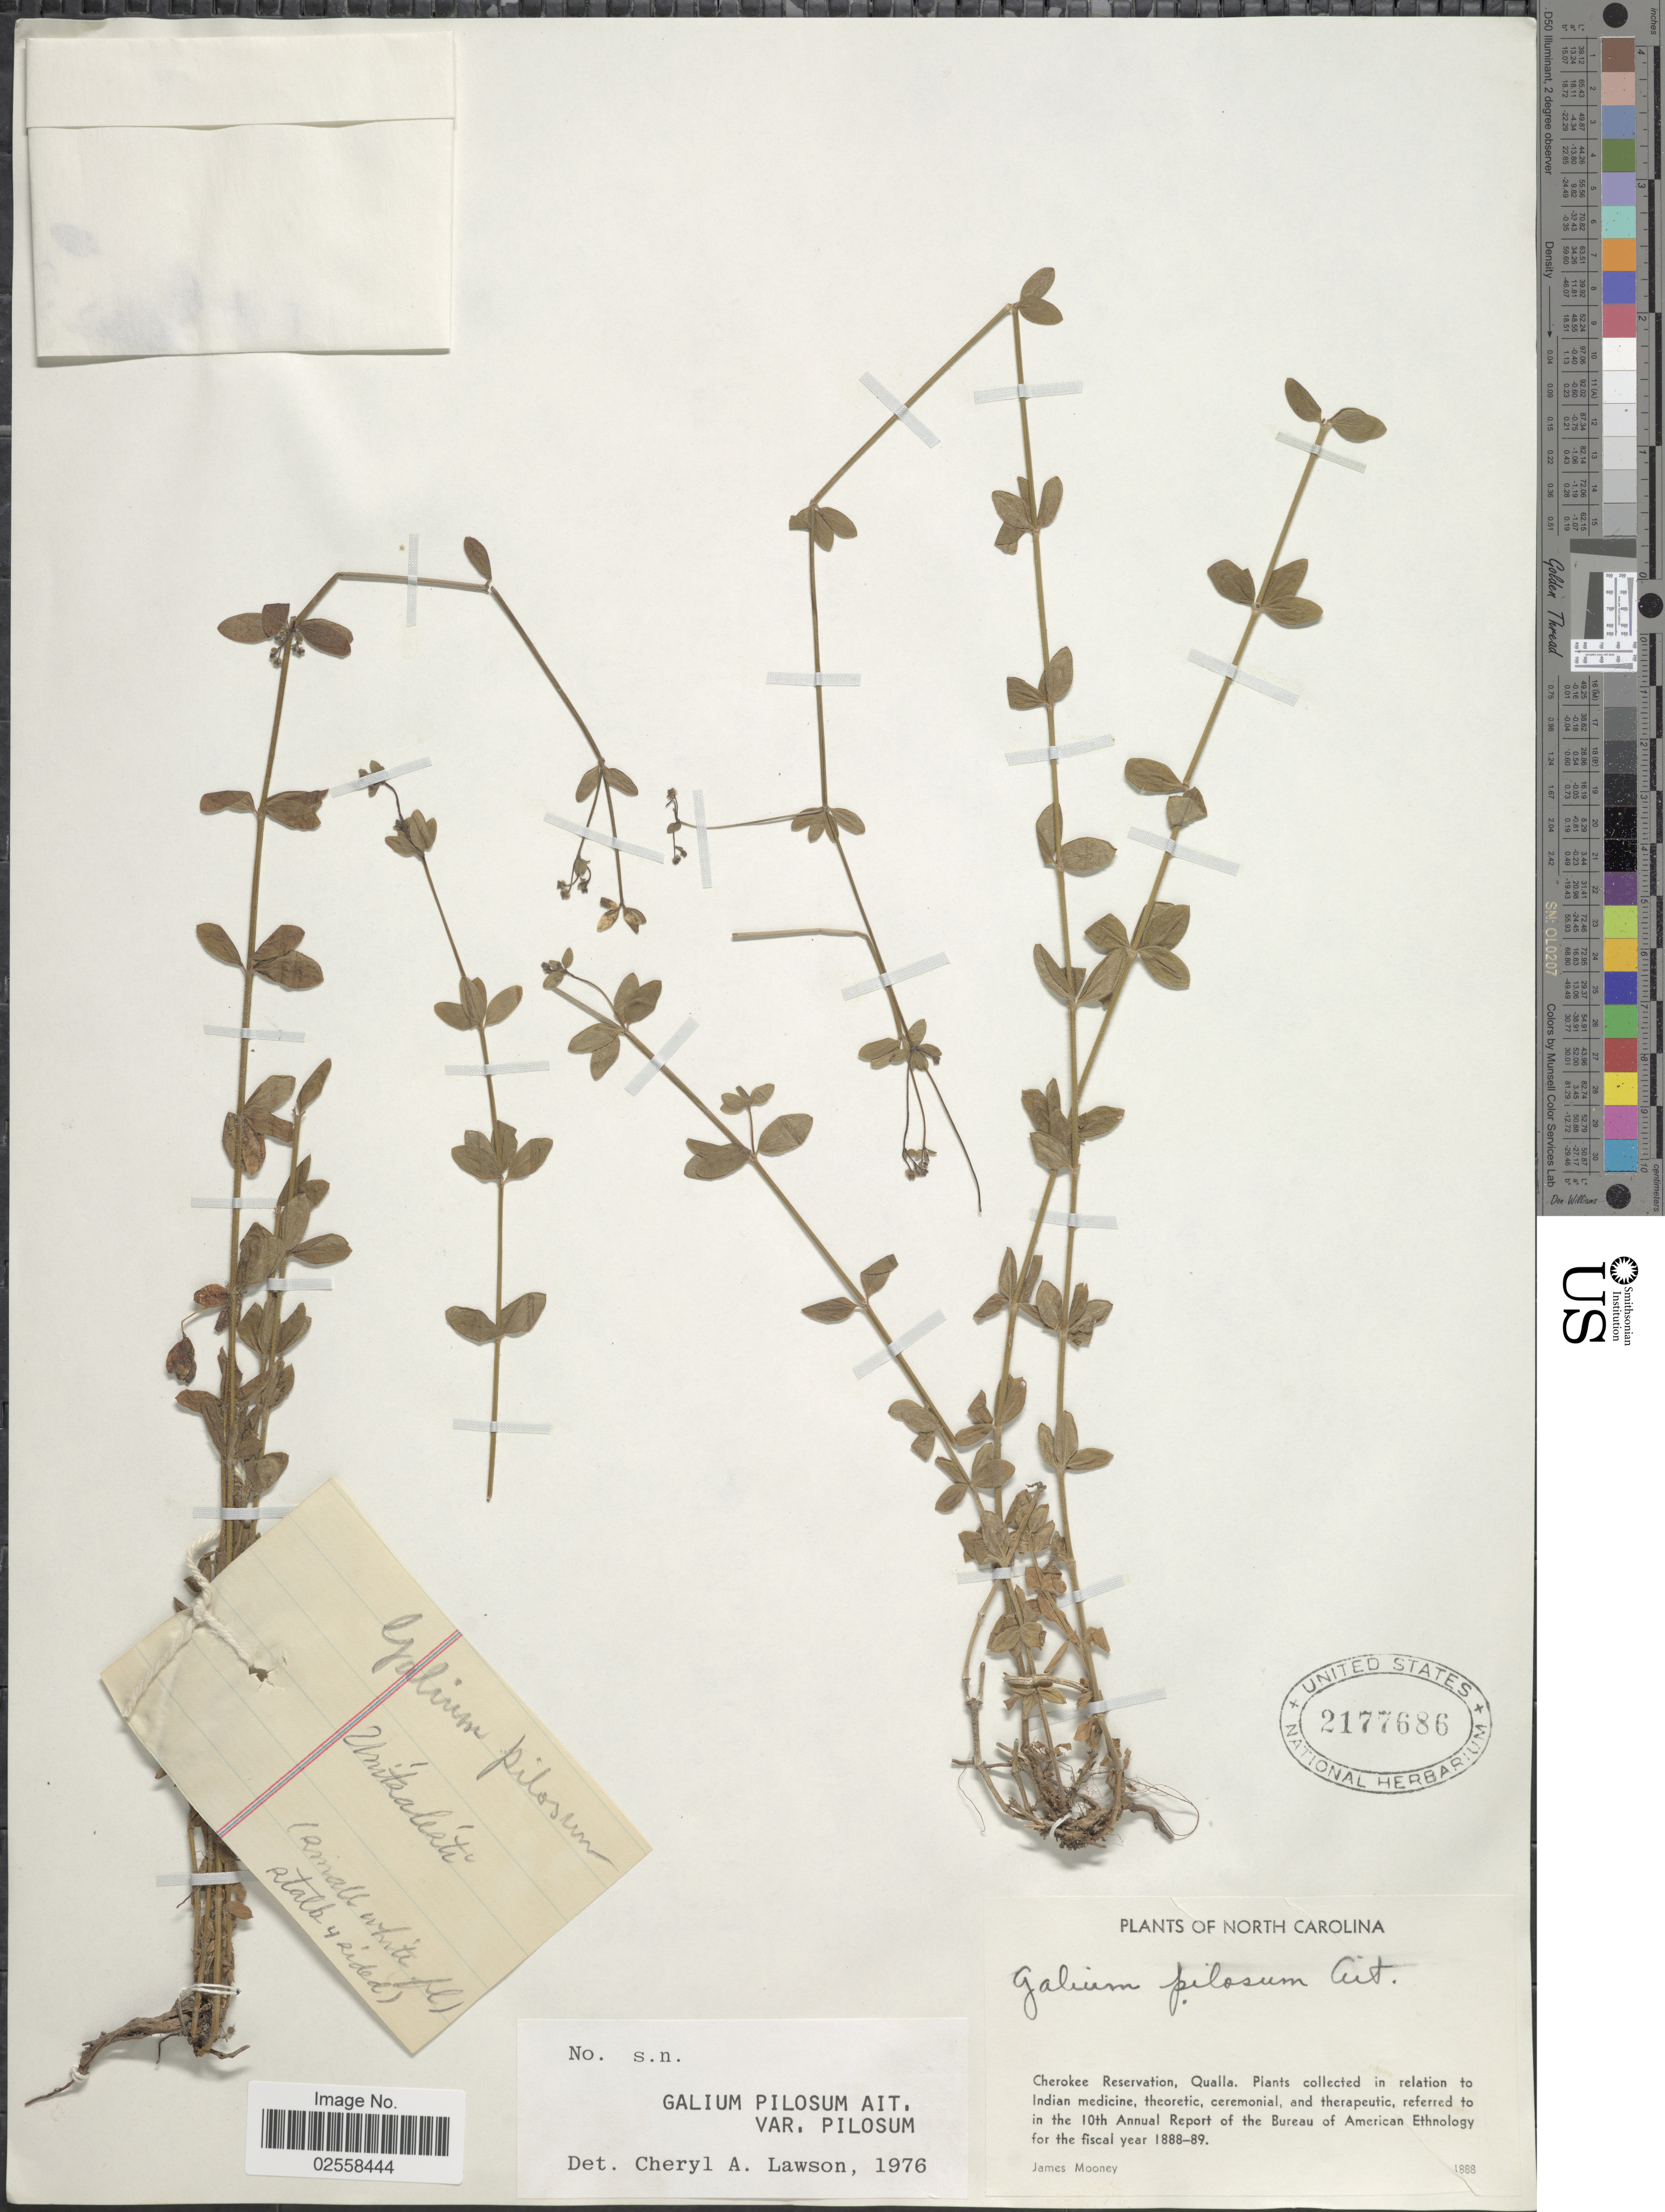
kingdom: Plantae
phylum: Tracheophyta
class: Magnoliopsida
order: Gentianales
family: Rubiaceae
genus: Galium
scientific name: Galium pilosum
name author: Aiton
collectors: J. Mooney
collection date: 1888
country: United States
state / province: North Carolina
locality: Cherokee Reservation, Qualla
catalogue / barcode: US 2177686